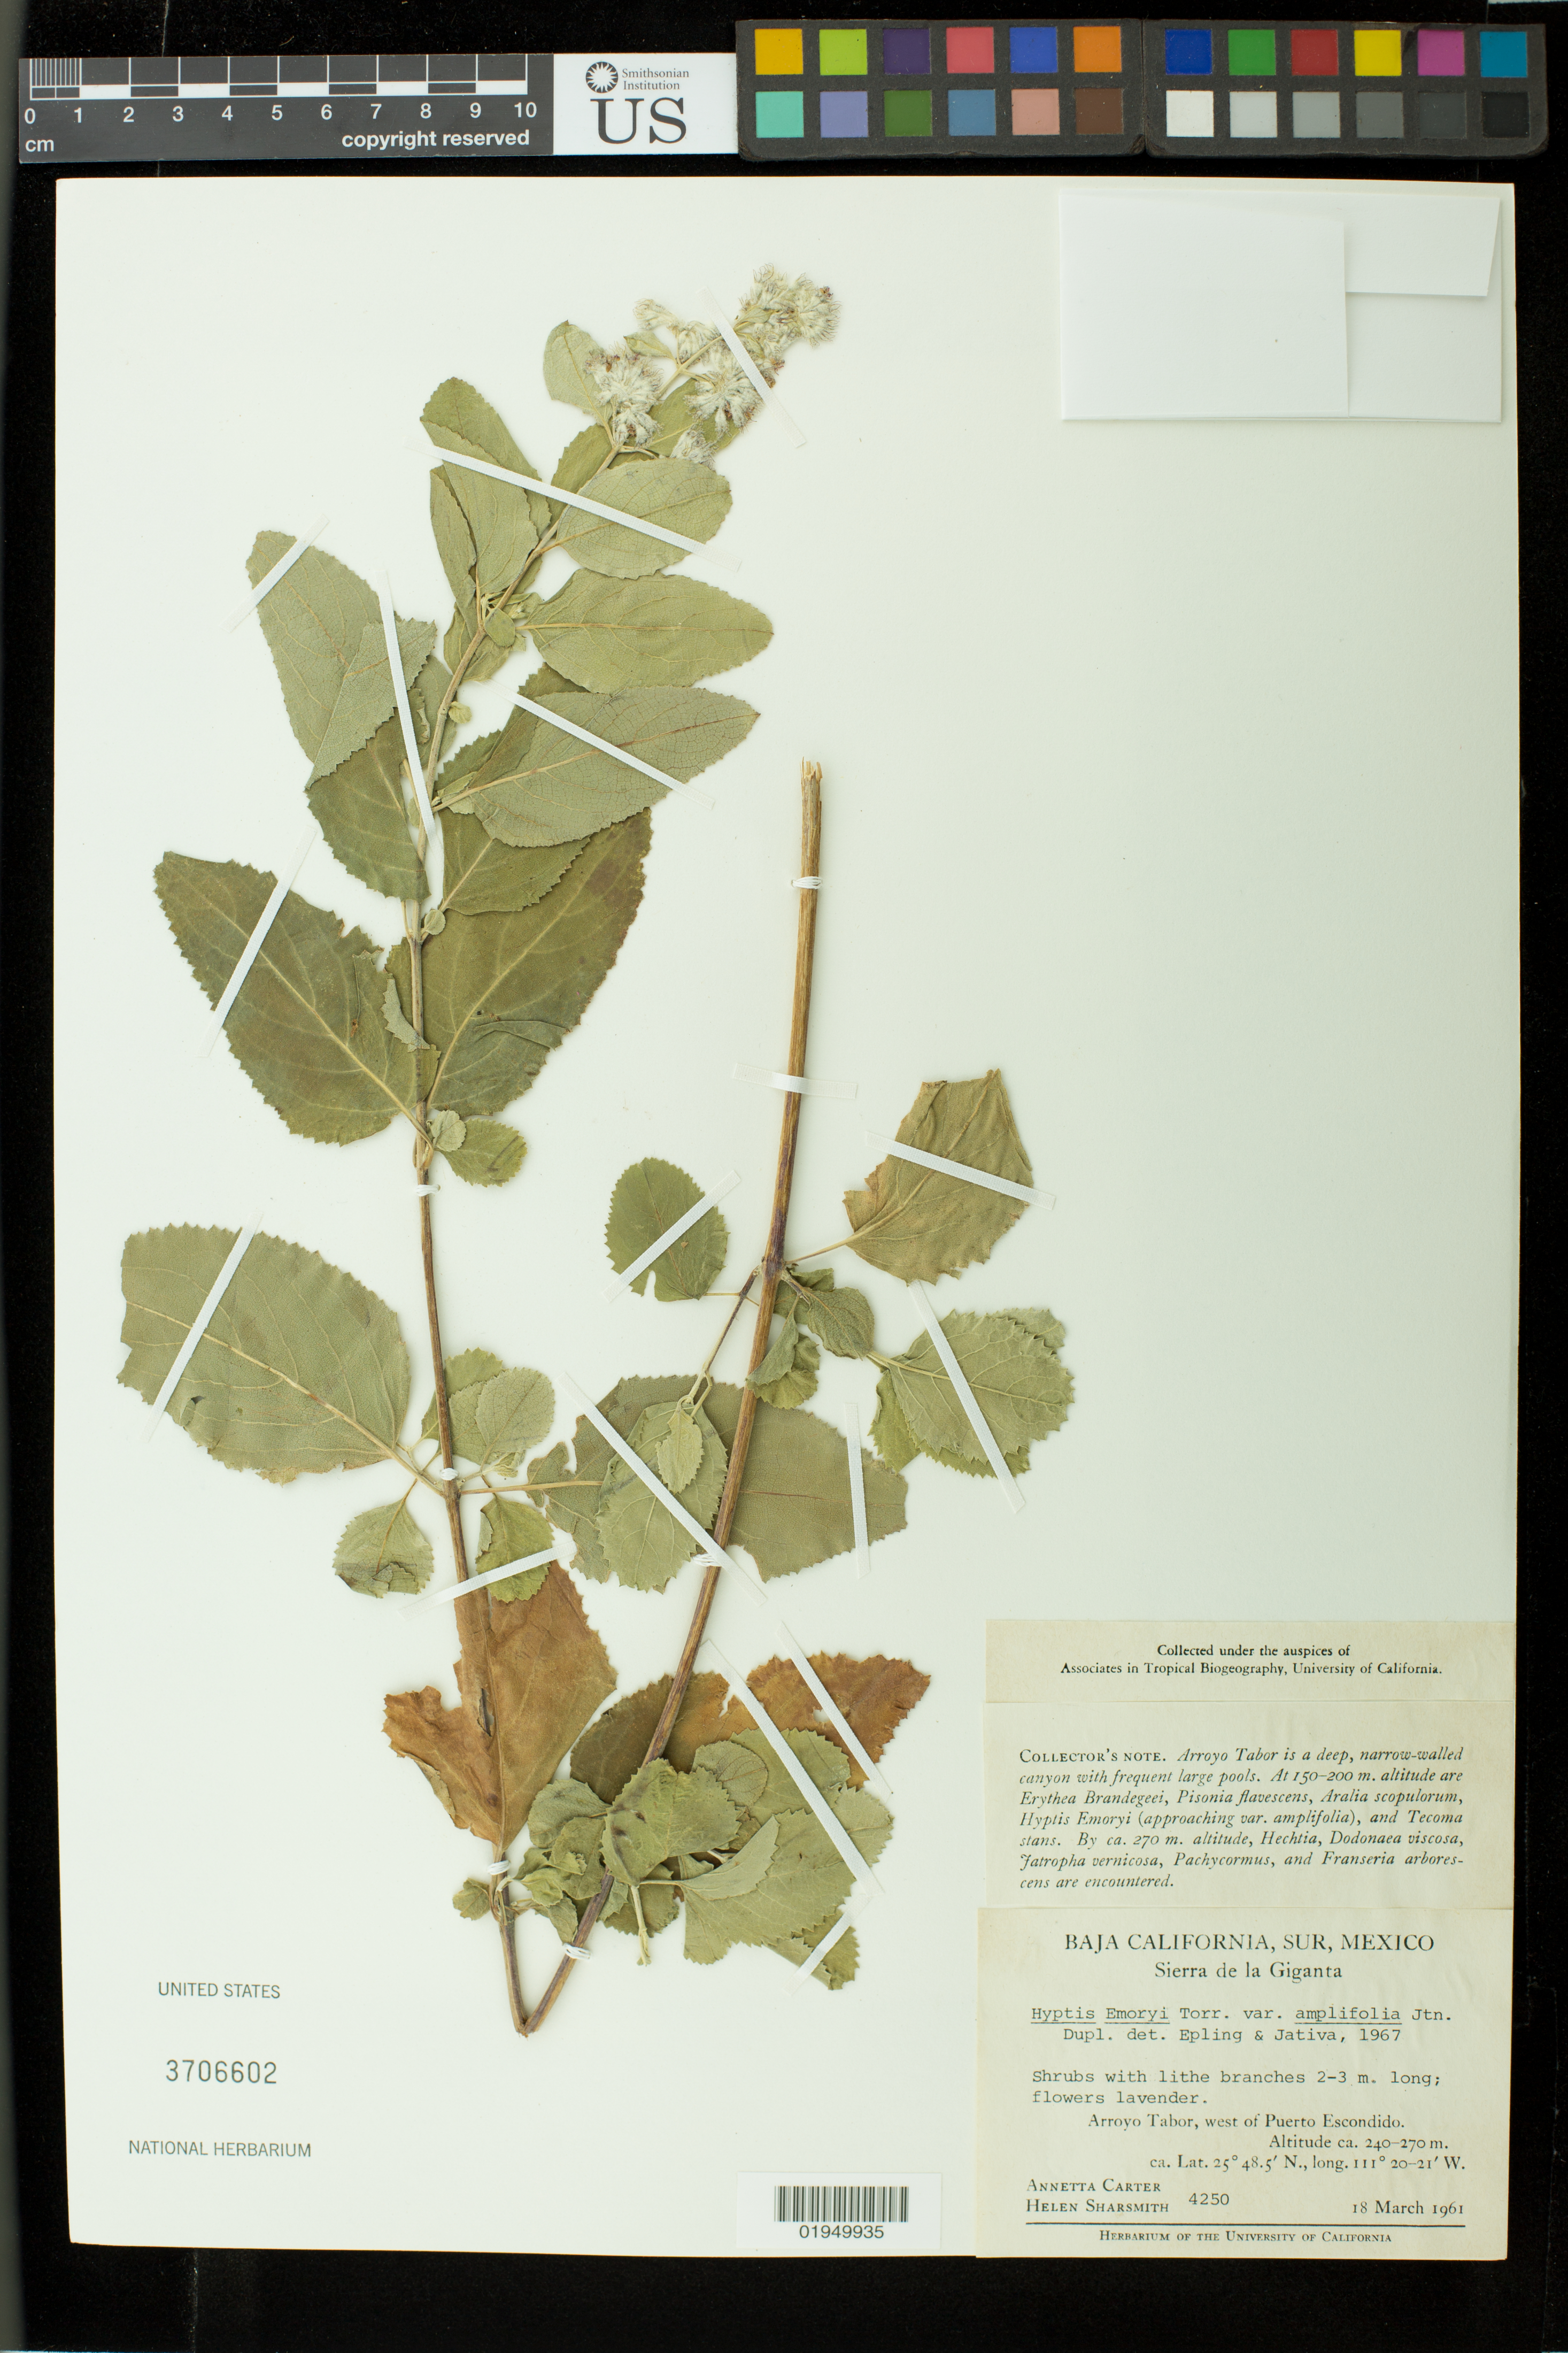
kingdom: Plantae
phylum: Tracheophyta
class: Magnoliopsida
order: Lamiales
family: Lamiaceae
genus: Condea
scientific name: Condea emoryi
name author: (Torr.) Harley & J.F.B. Pastore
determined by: Strong, Mark T., (BOT), Smithsonian Institution - National Museum of Natural History (UNITED STATES)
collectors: A. Carter & H. Sharsmith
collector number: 4250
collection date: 1961-03-18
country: Mexico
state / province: Baja California Sur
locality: Sierra de la Giganta. ArroyoTabor, west of Puerto Escondido.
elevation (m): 240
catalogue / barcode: US 3706602